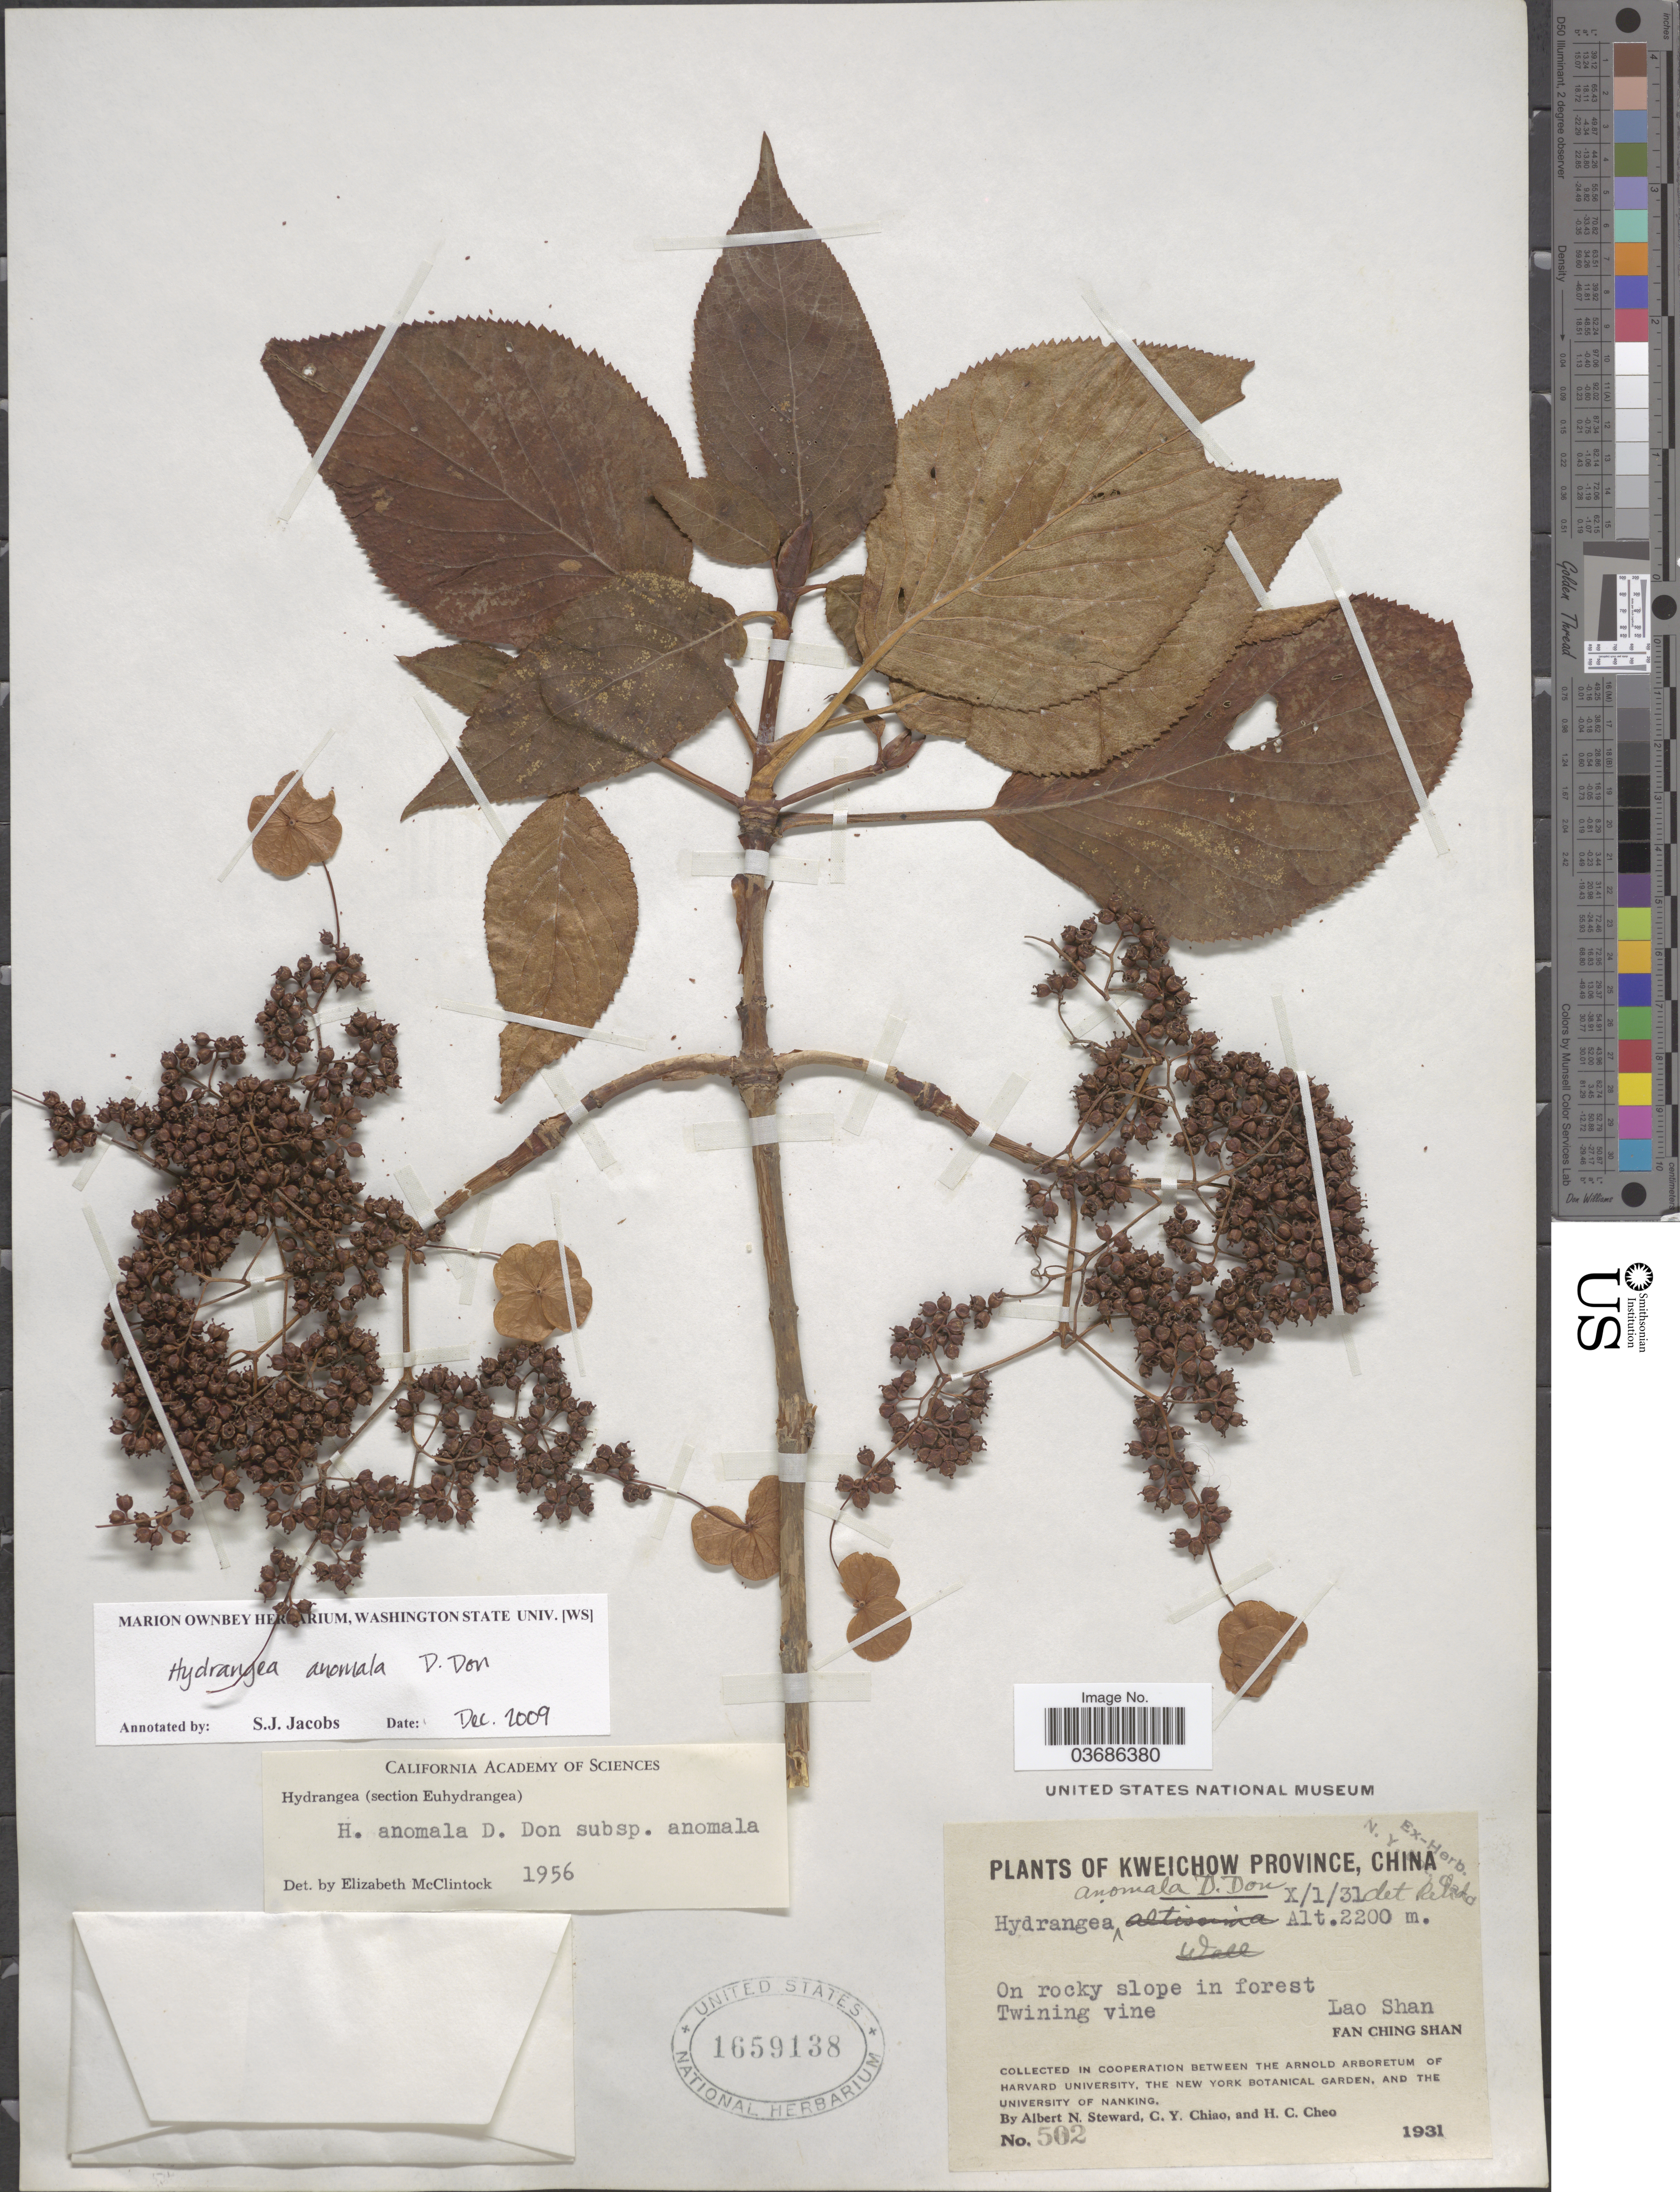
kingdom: Plantae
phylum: Tracheophyta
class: Magnoliopsida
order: Cornales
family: Hydrangeaceae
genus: Hydrangea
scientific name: Hydrangea anomala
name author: D. Don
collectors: A. N. Steward, C. Y. Chiao & H. Cheo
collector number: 502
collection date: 1931-10-01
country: China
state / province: Guizhou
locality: Kweichow Province. On rocky slope in forest. Twinning vine. Lao Shan. Fan Ching Shan.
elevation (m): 2200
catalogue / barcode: US 1659138